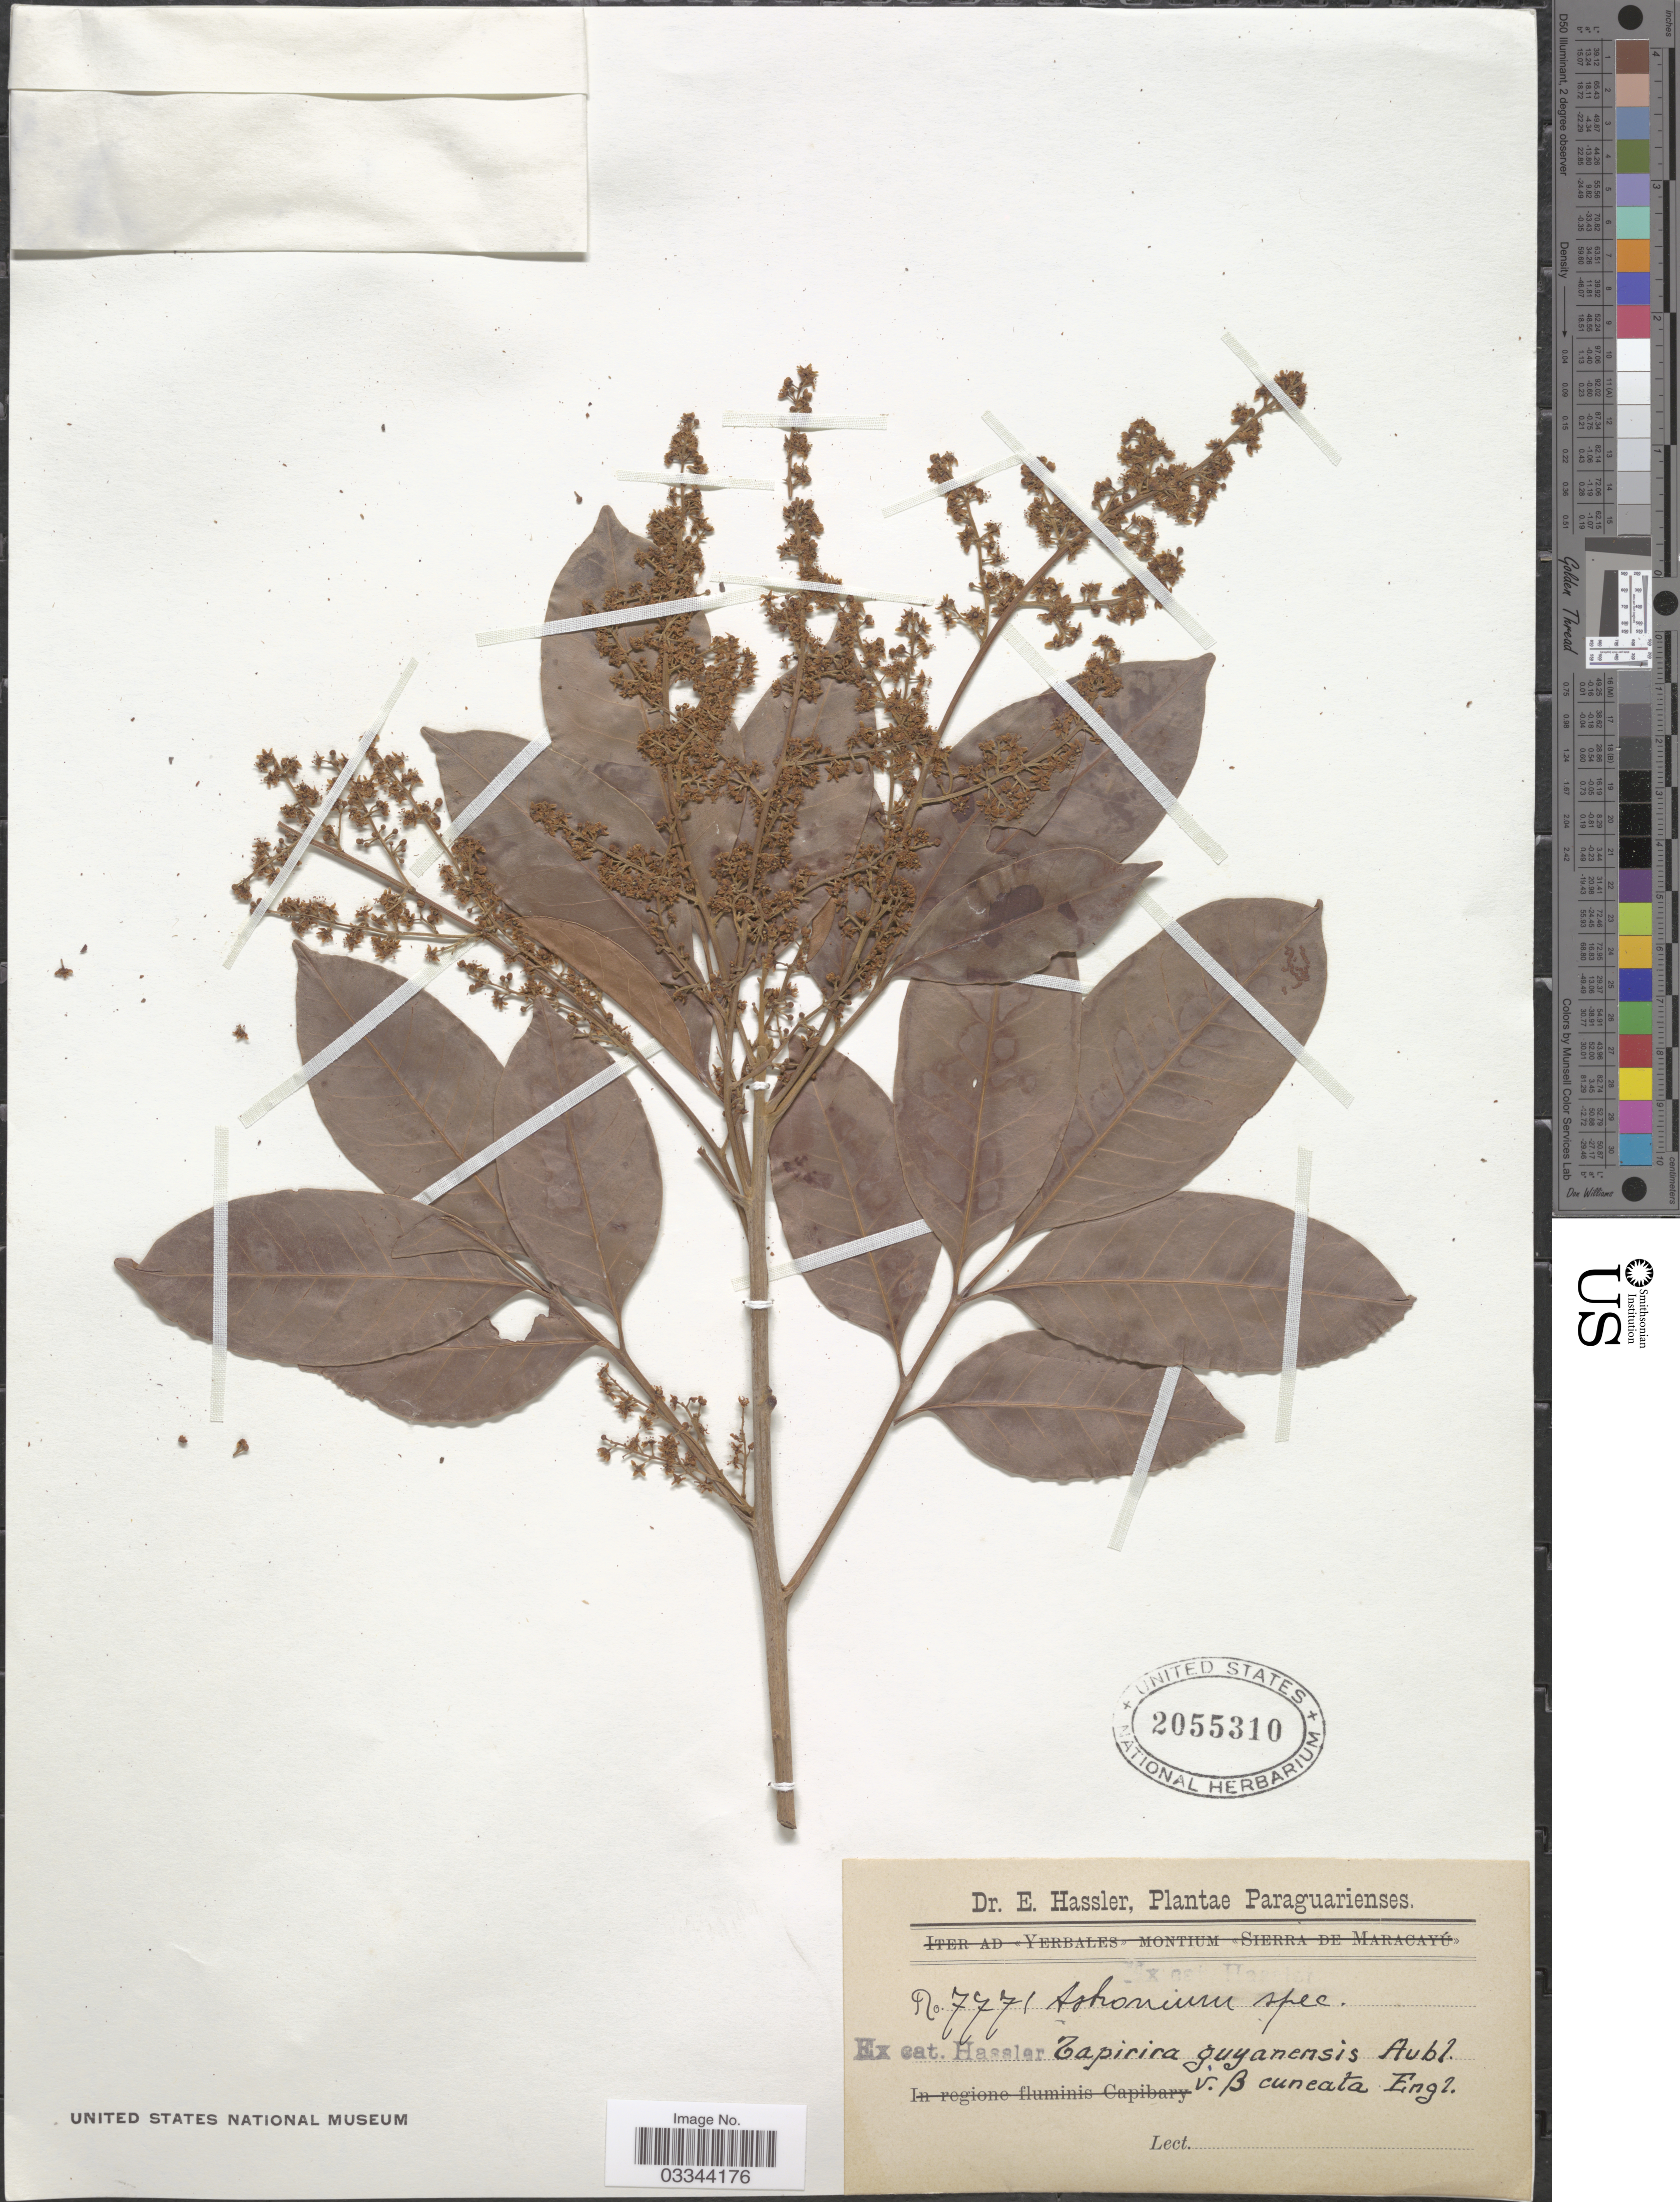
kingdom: Plantae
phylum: Tracheophyta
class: Magnoliopsida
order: Sapindales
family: Anacardiaceae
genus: Tapirira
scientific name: Tapirira guianensis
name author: Aubl.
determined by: Mitchell, John D.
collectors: E. Hassler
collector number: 7771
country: Paraguay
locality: Paraguarienses.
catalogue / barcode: US 2055310